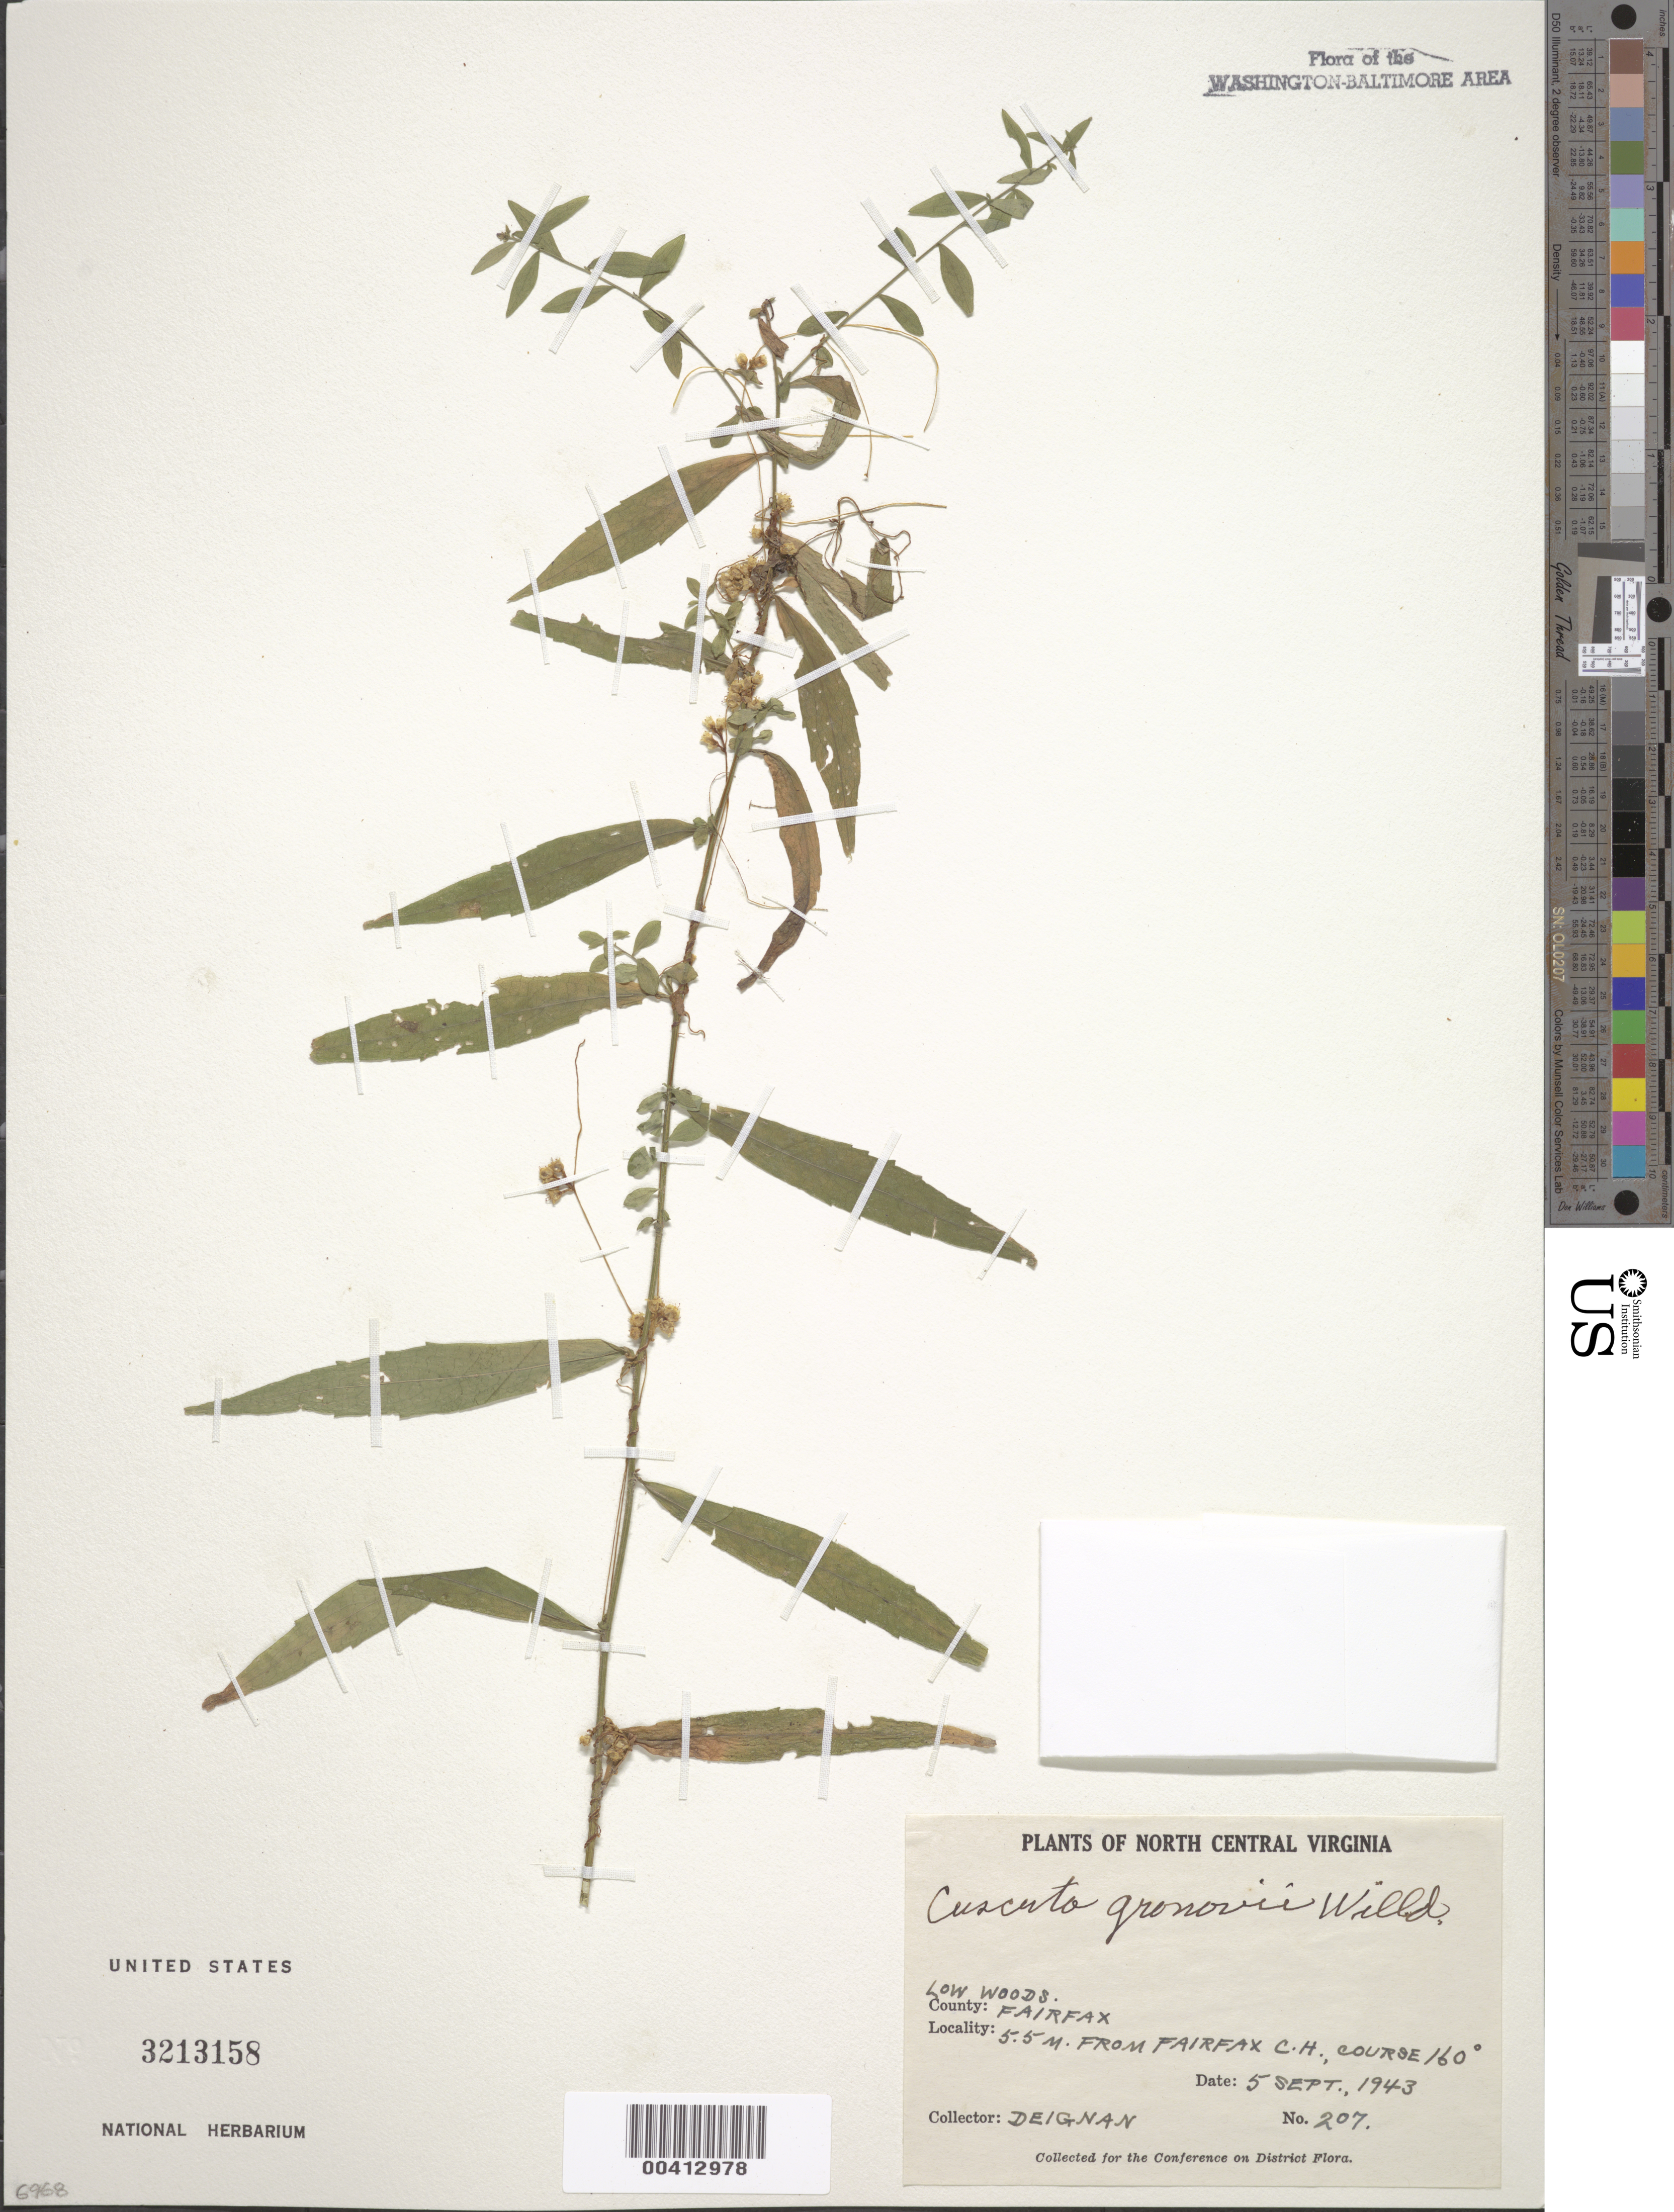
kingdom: Plantae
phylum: Tracheophyta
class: Magnoliopsida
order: Solanales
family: Convolvulaceae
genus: Cuscuta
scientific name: Cuscuta gronovii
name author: Willd. ex Schult.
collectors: H. Deignan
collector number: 207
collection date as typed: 05 Sep 1943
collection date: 1943-09-05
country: United States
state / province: Virginia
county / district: Fairfax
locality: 5.5 mi. from Fairfax County Courthouse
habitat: Low woods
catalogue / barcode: US 3213158